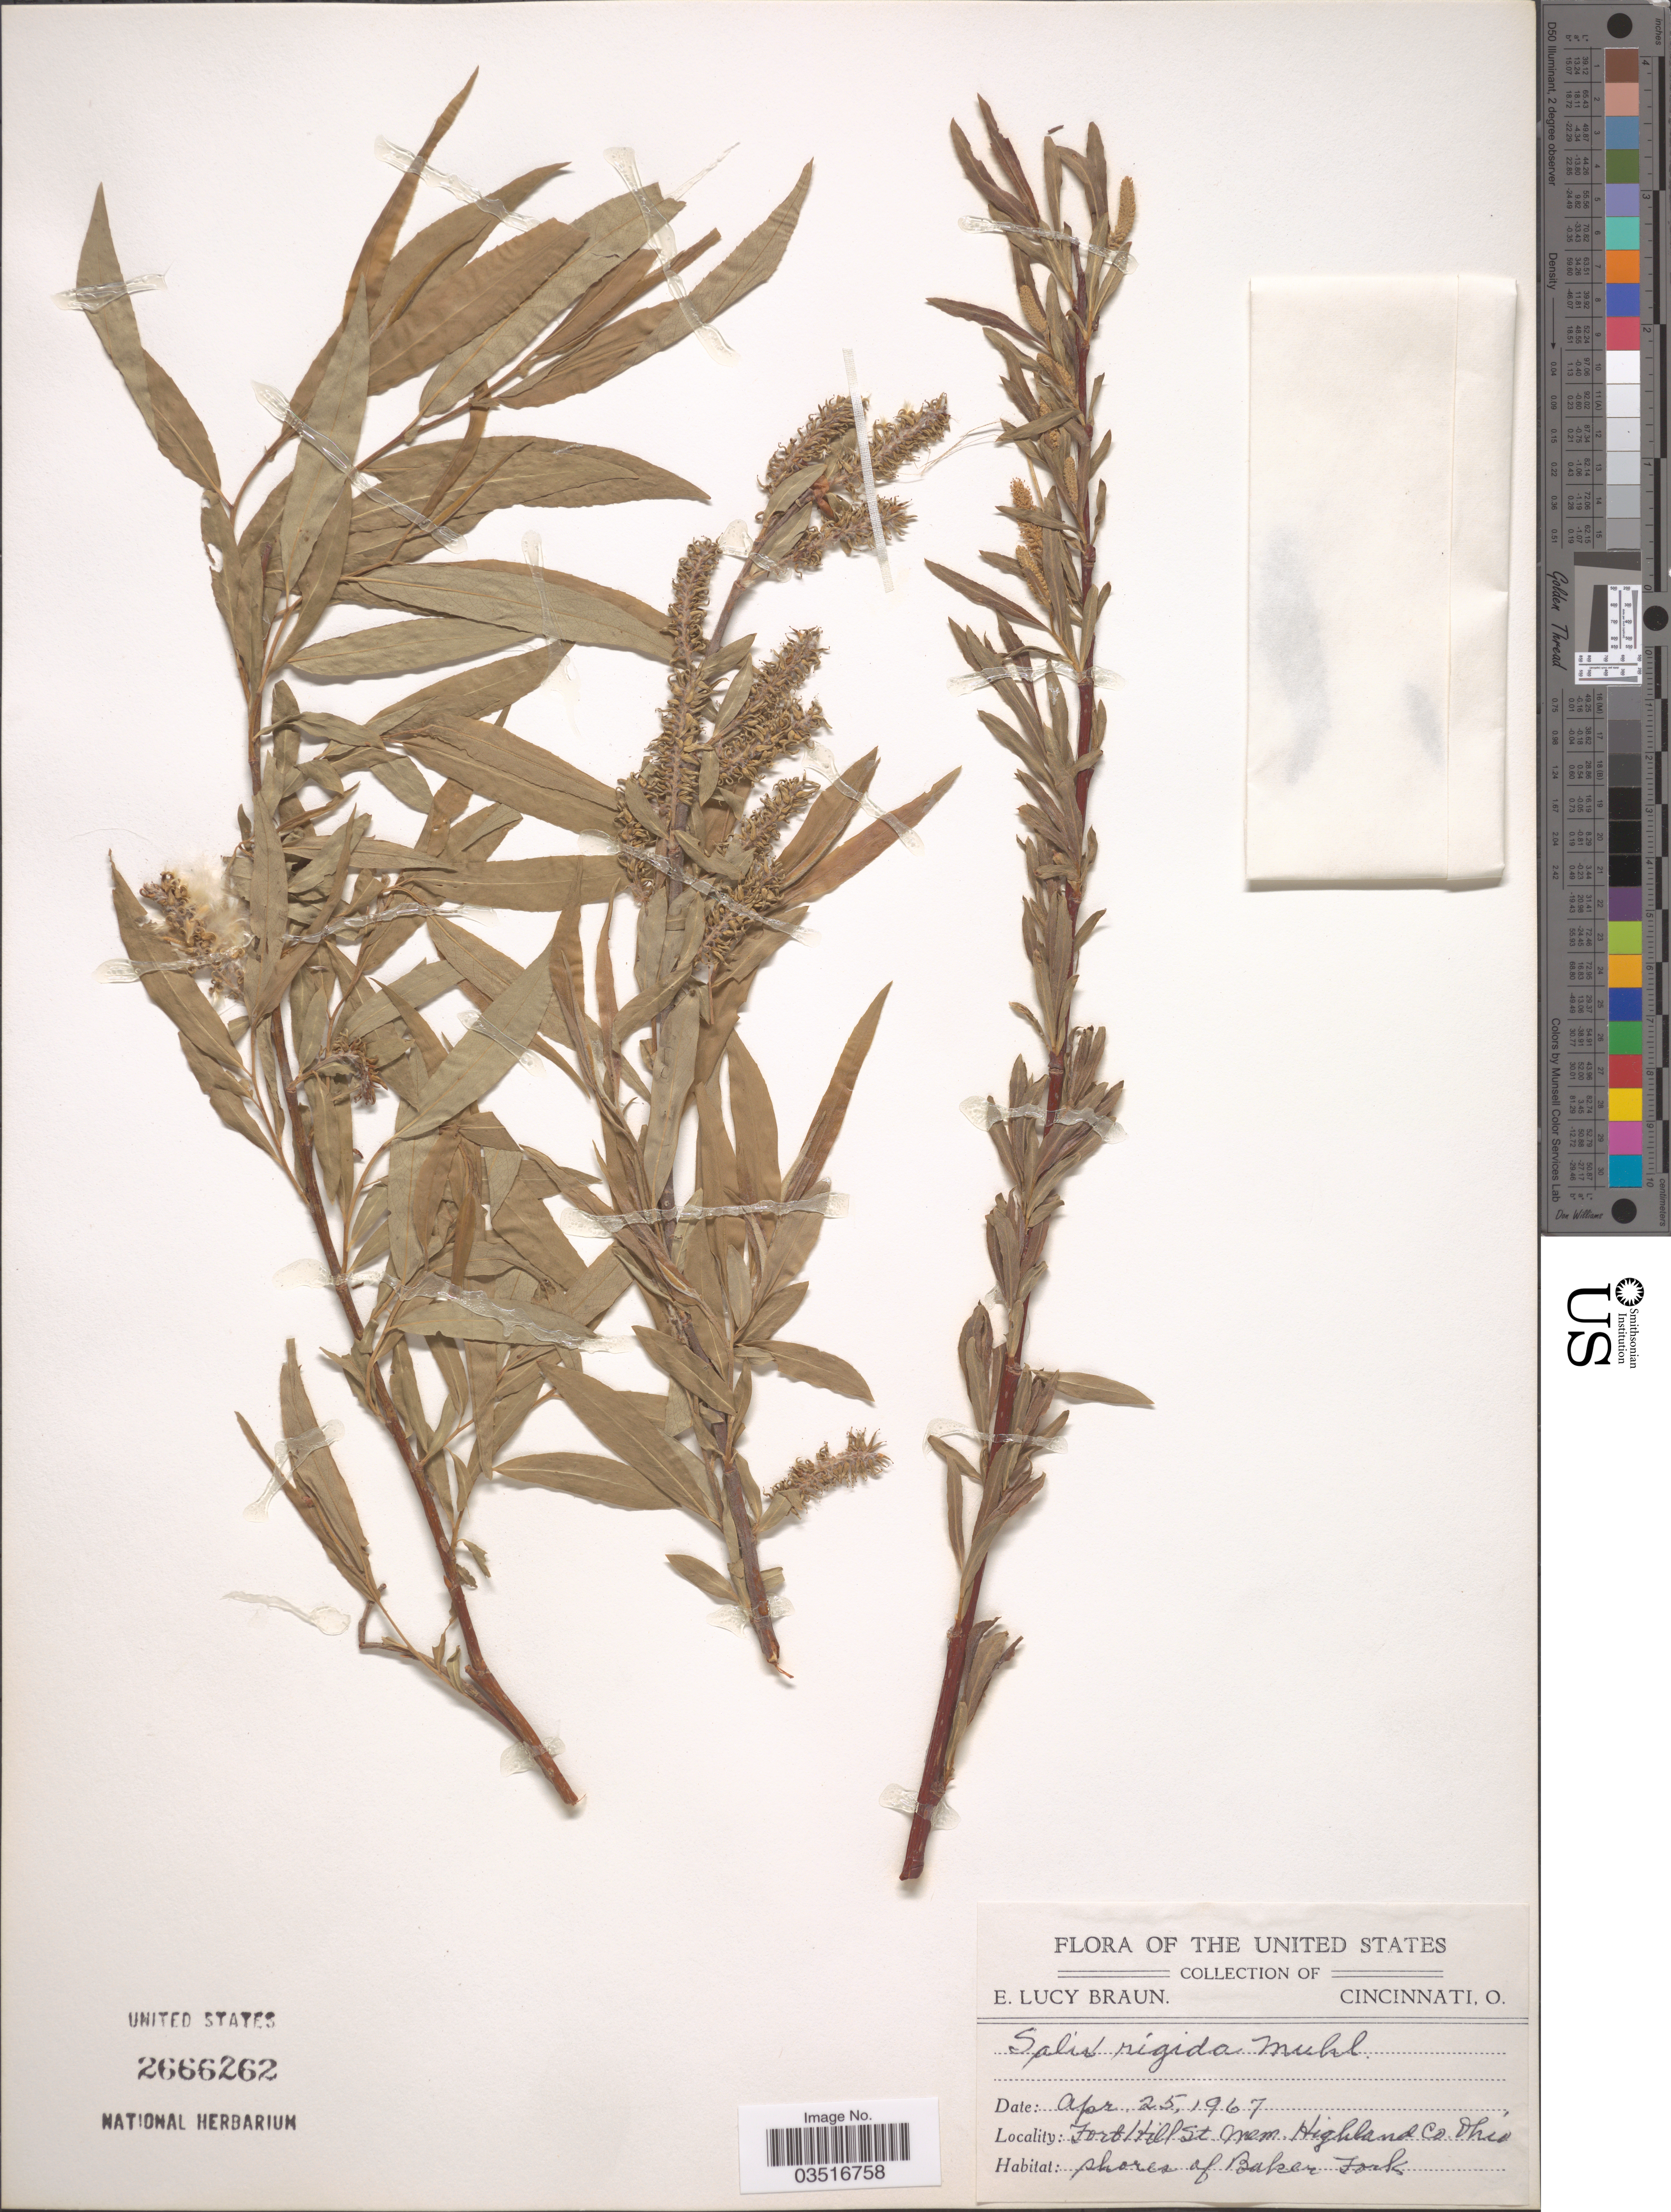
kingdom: Plantae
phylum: Tracheophyta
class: Magnoliopsida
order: Malpighiales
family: Salicaceae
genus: Salix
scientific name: Salix rigida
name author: Muhl.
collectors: E. L. Braun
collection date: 1967-04-25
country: United States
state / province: Ohio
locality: Fort Hill St. Mem. Highland Co. Shores of Baker Fork.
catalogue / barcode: US 2666262